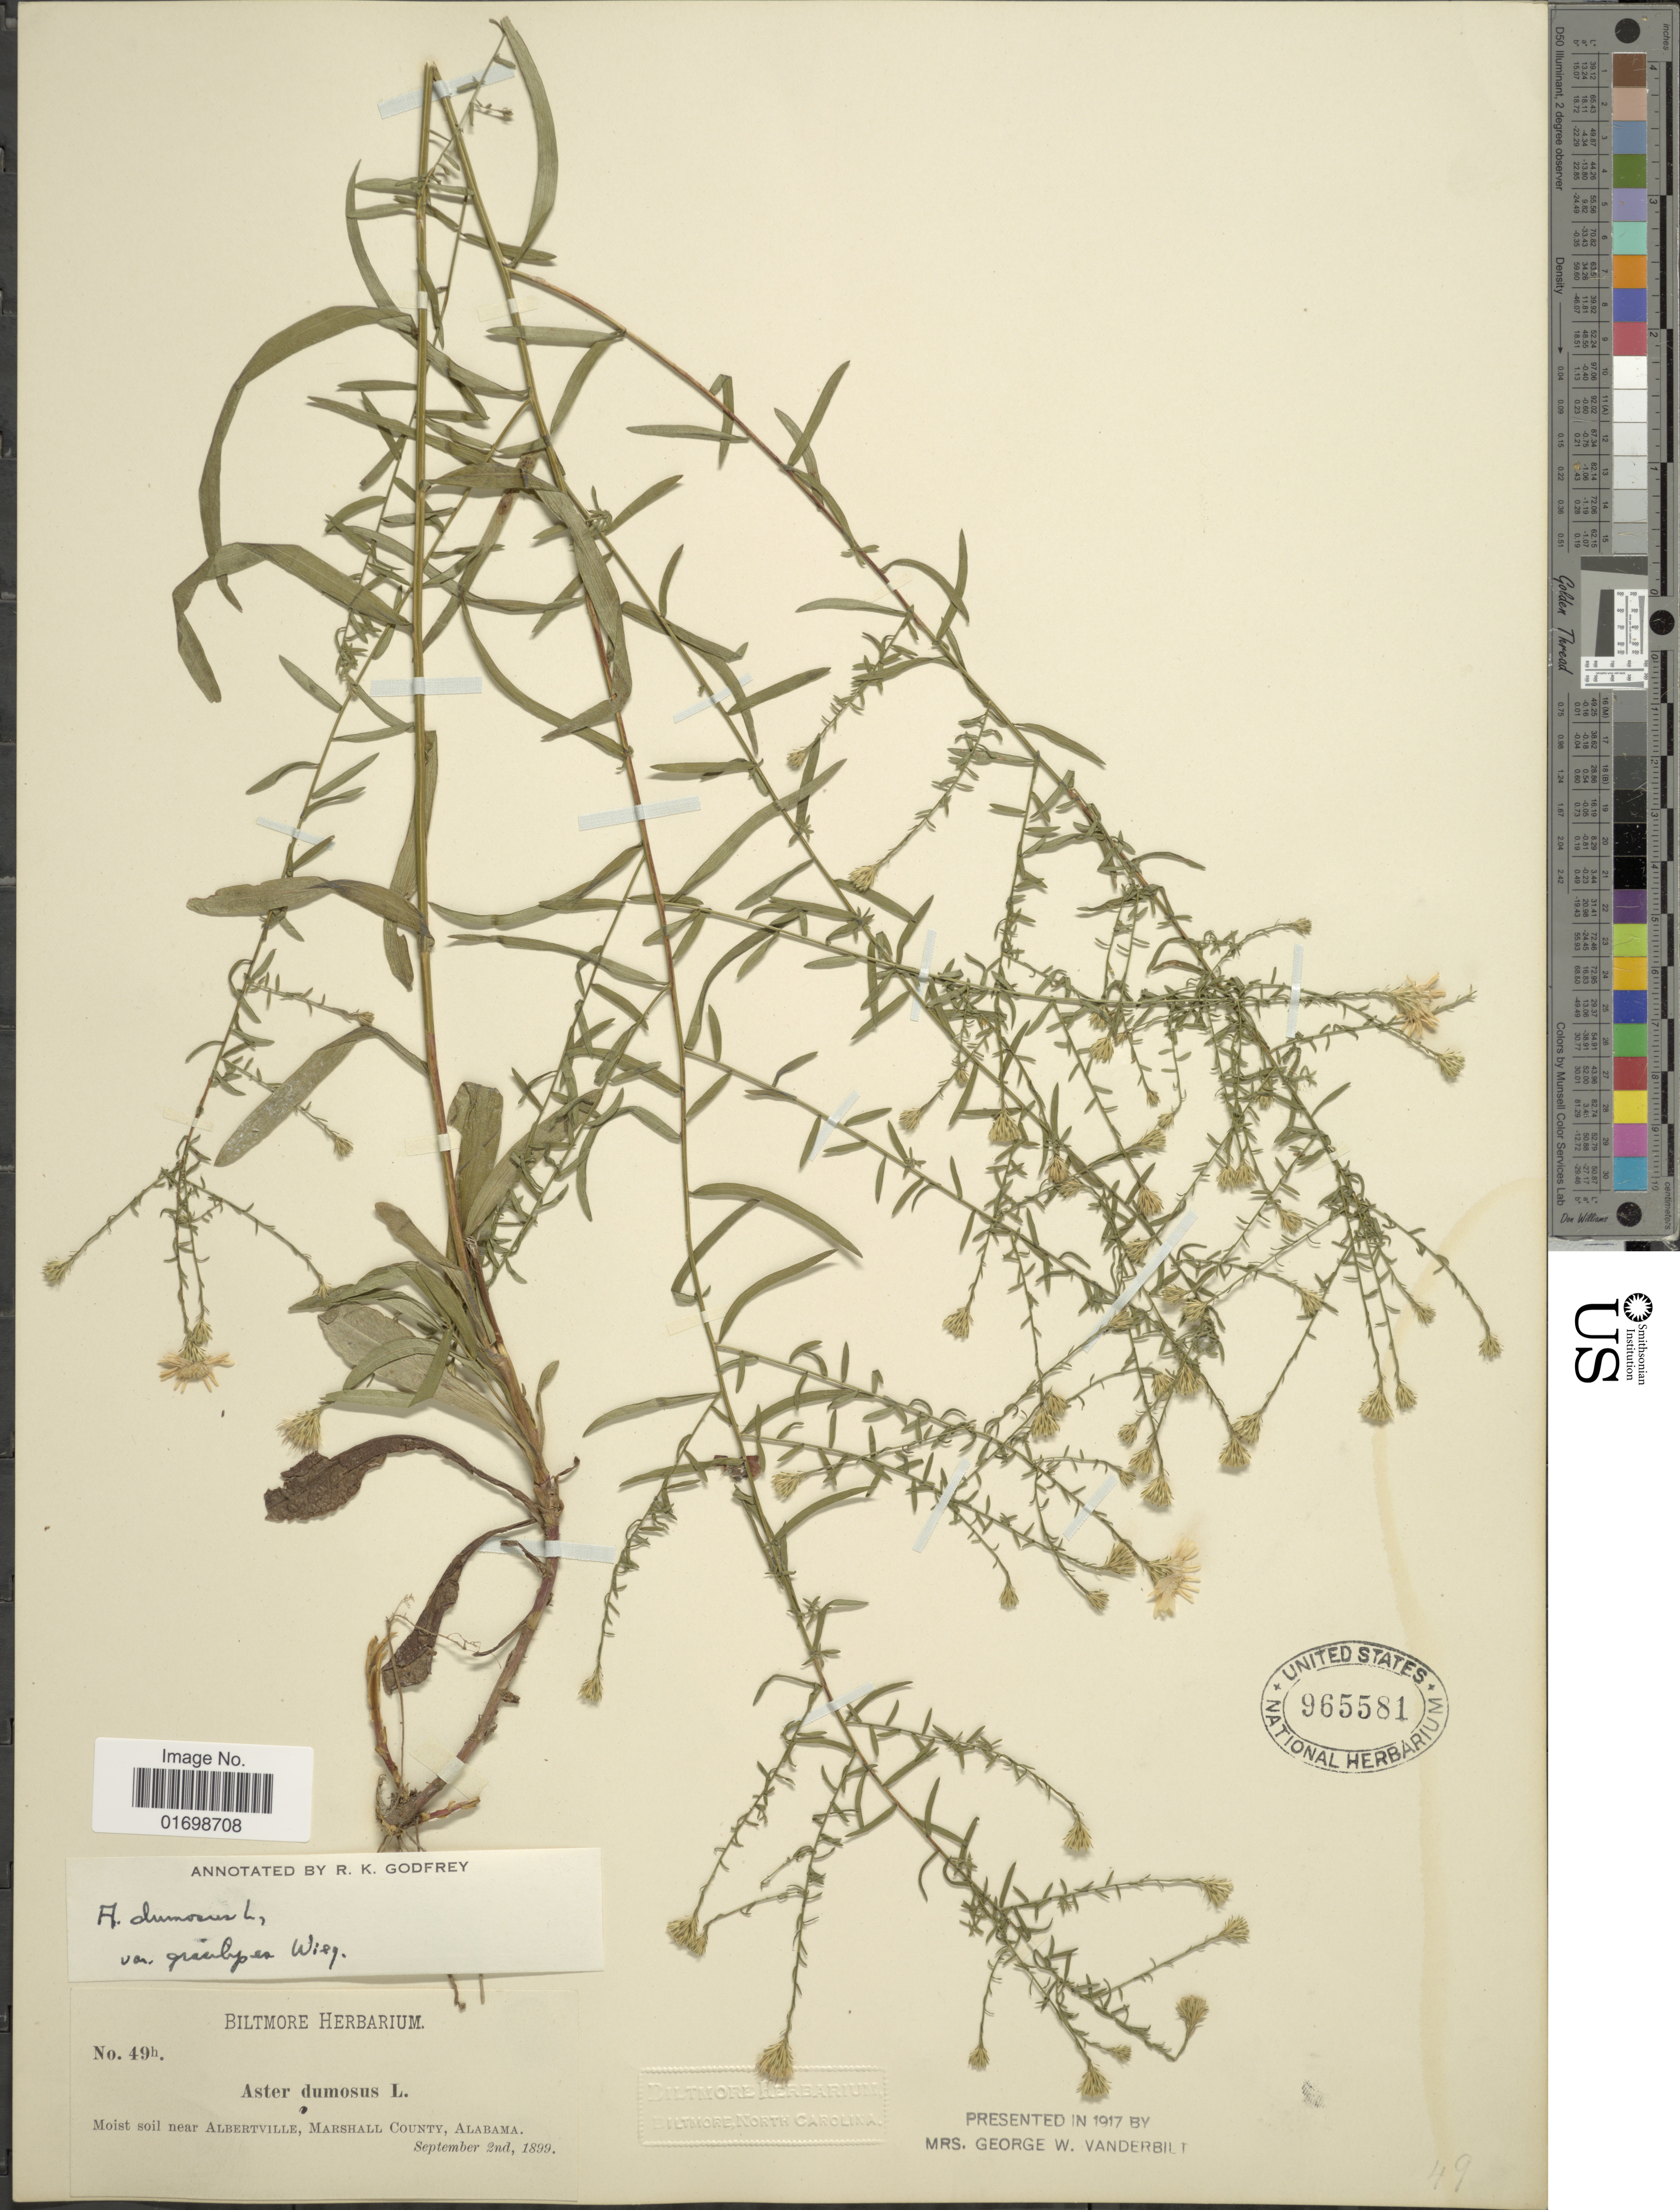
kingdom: Plantae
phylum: Tracheophyta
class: Magnoliopsida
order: Asterales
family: Asteraceae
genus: Symphyotrichum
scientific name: Symphyotrichum dumosum var. gracilipes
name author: (Wiegand) G.L. Nesom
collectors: ex herb. Biltmore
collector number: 49h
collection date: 1899-09-02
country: United States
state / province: Alabama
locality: Albertville, Marshall County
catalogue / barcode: US 965581